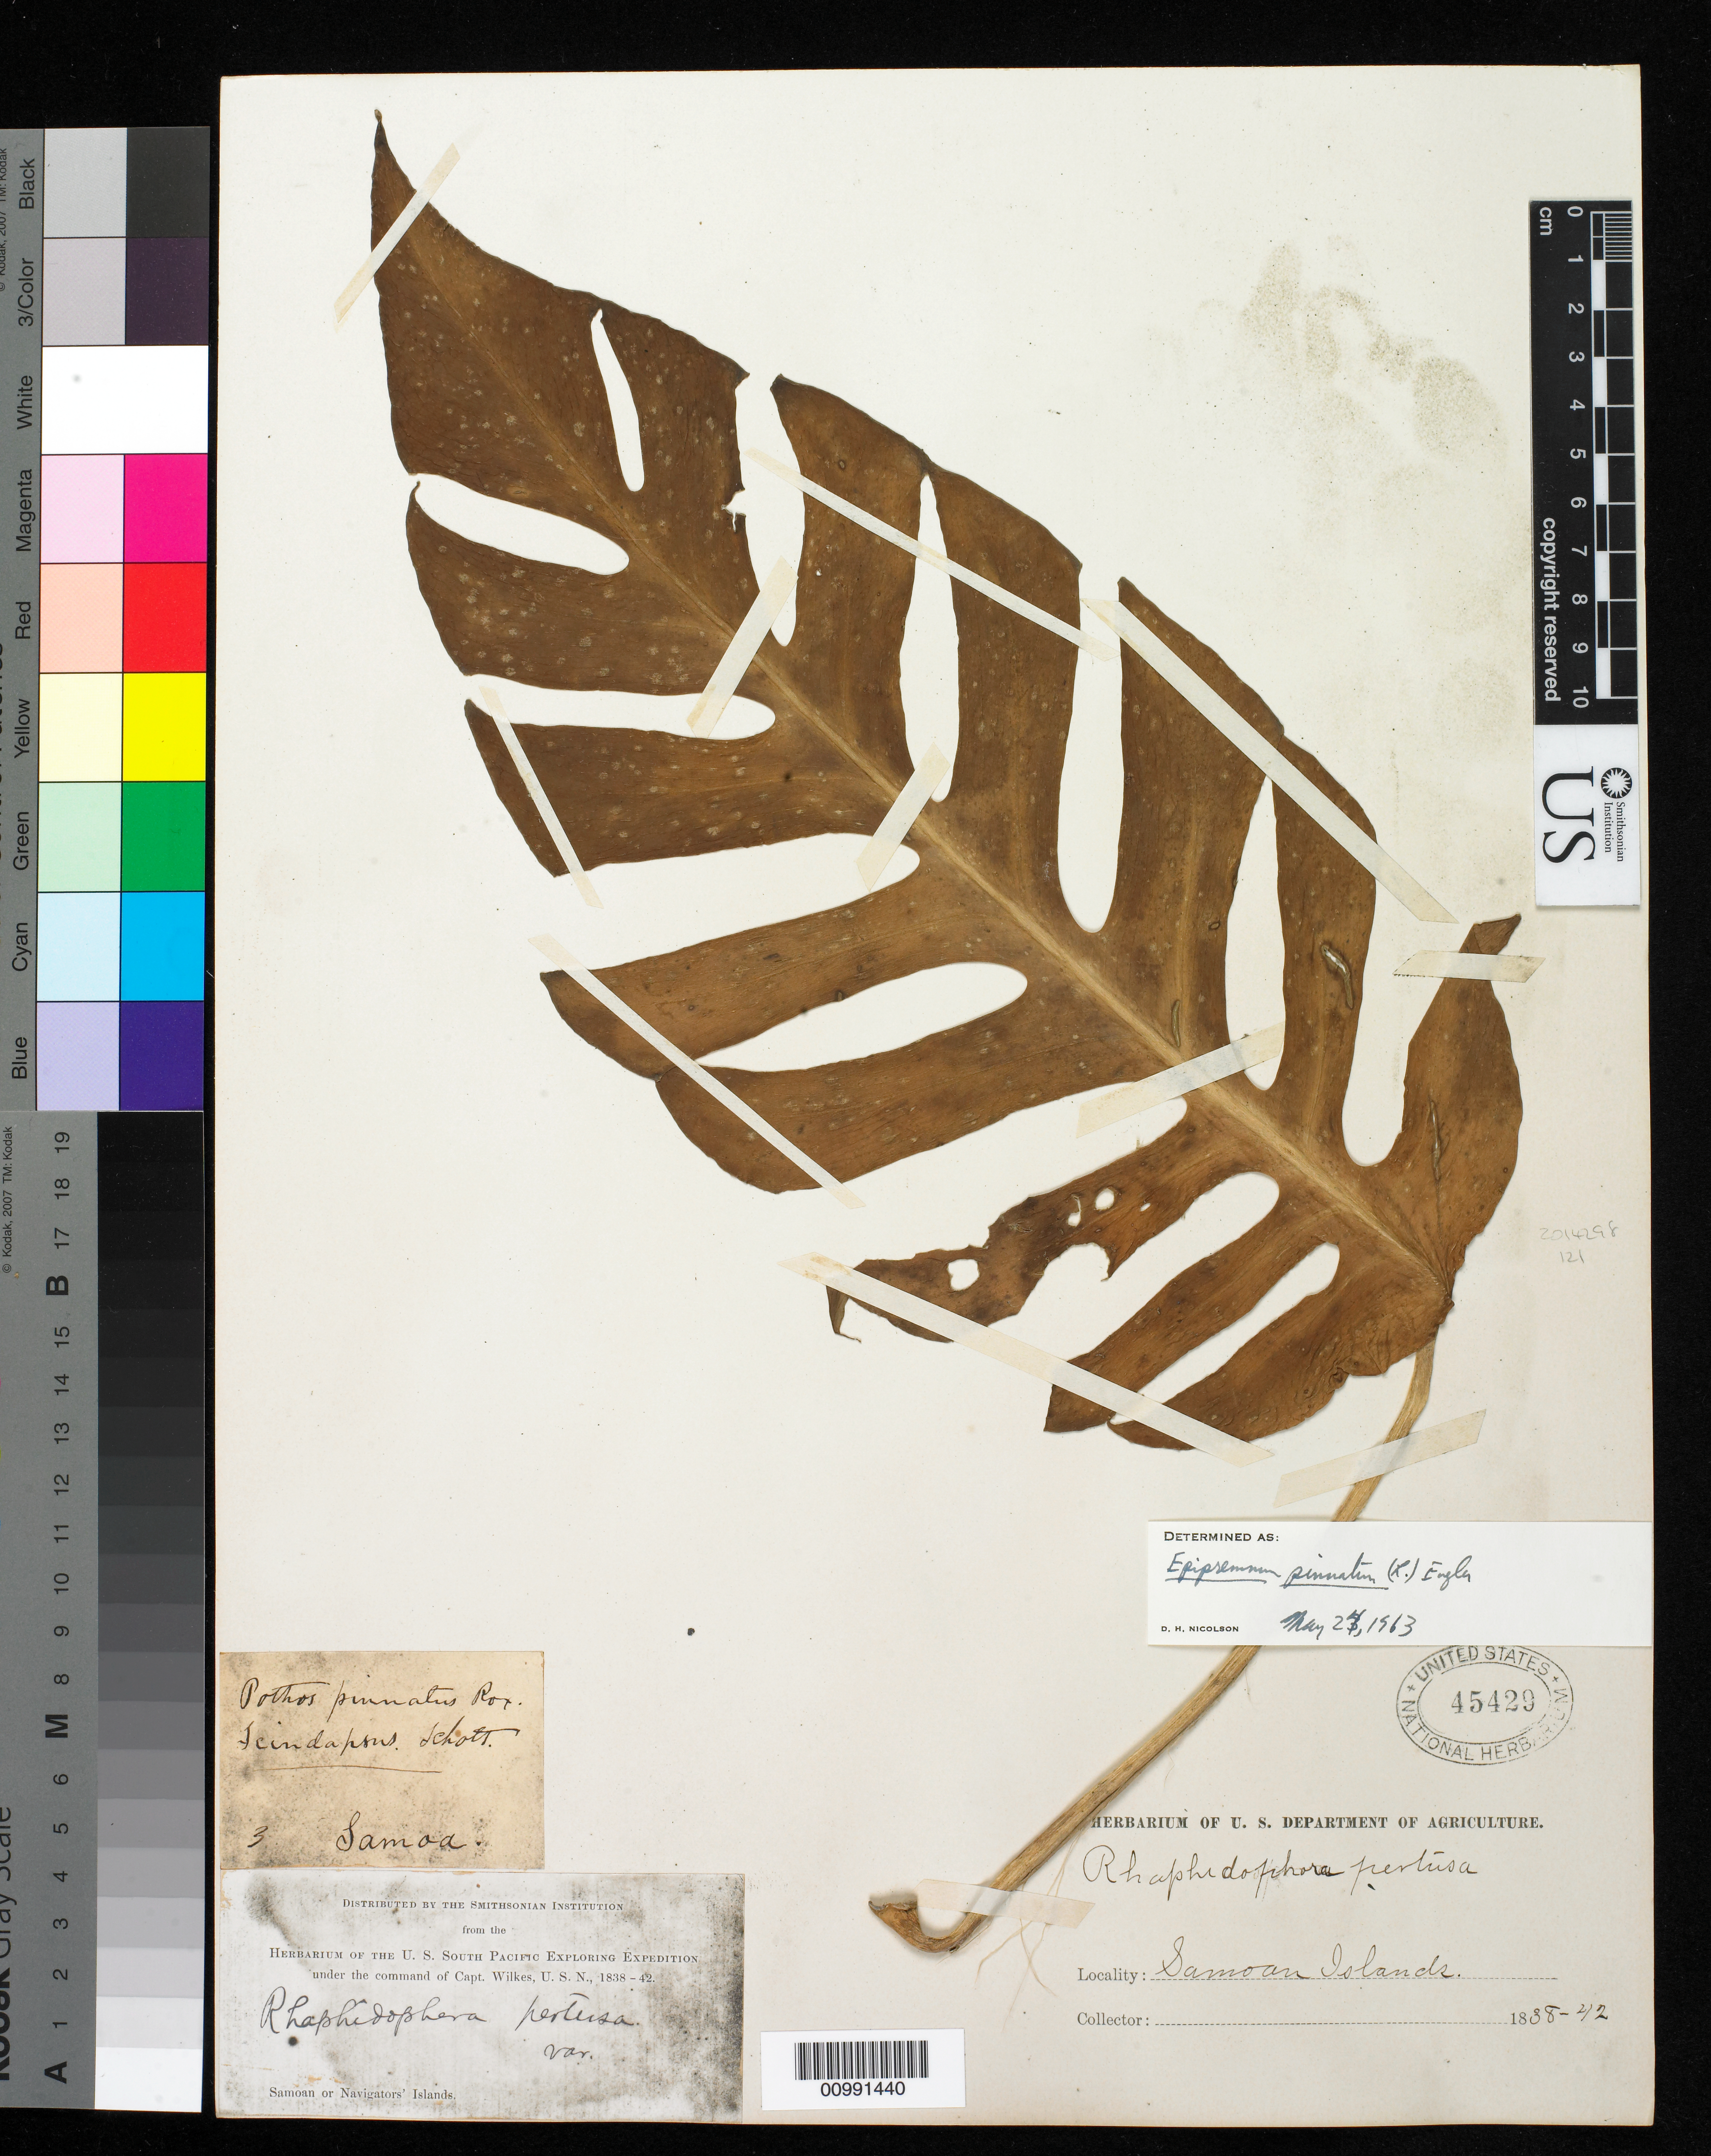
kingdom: Plantae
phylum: Tracheophyta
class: Liliopsida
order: Alismatales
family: Araceae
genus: Epipremnum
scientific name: Epipremnum pinnatum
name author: (L.) Engl.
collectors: Wilkes Explor. Exped.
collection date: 1838/1842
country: American Samoa / Samoa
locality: Samoan or Navigator's Islands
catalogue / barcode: US 45429